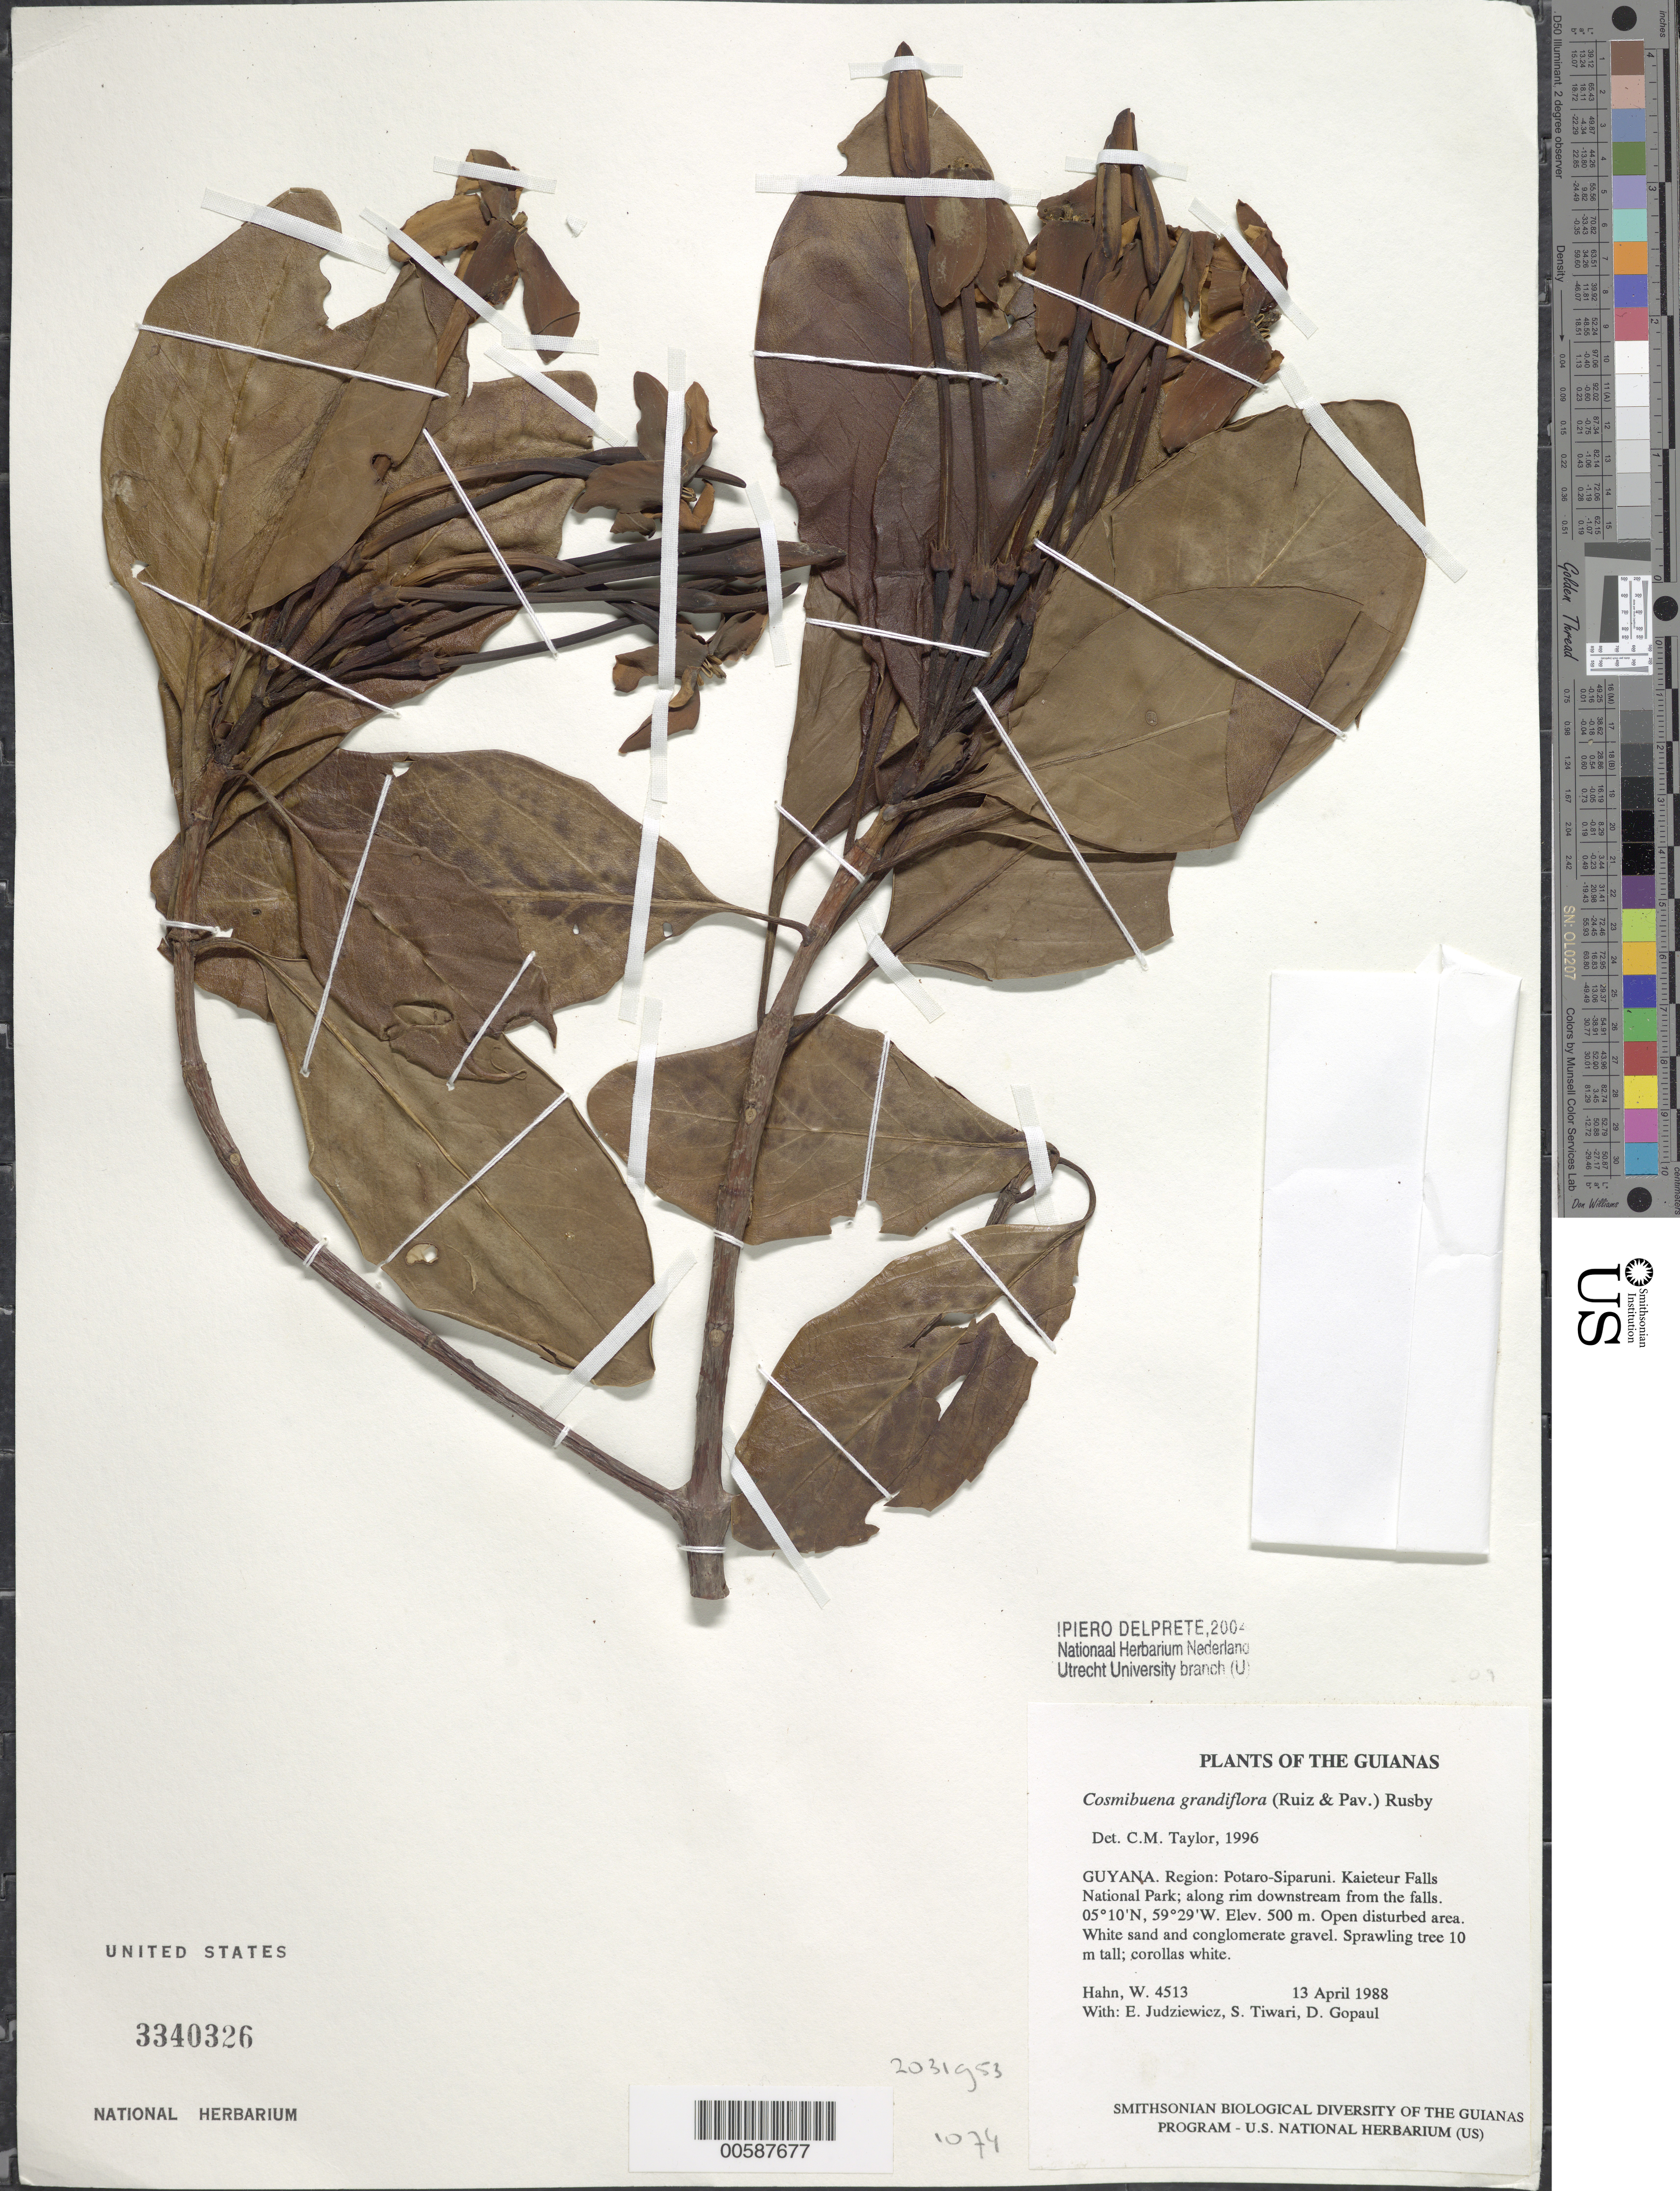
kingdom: Plantae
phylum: Tracheophyta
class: Magnoliopsida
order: Gentianales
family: Rubiaceae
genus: Cosmibuena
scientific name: Cosmibuena grandiflora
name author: (Rose & Pav.) Rusby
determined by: Taylor, Charlotte M.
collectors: W. Hahn, E. J. Judziewicz, S. Tiwari & D. Gopaul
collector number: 4513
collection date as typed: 13 April 1988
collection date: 1988-04-13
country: Guyana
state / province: Potaro-Siparuni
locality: Kaieteur Falls National Park; along rim downstream from the falls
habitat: Open disturbed area. White sand and conglomerate gravel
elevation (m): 500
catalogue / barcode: US 3340326